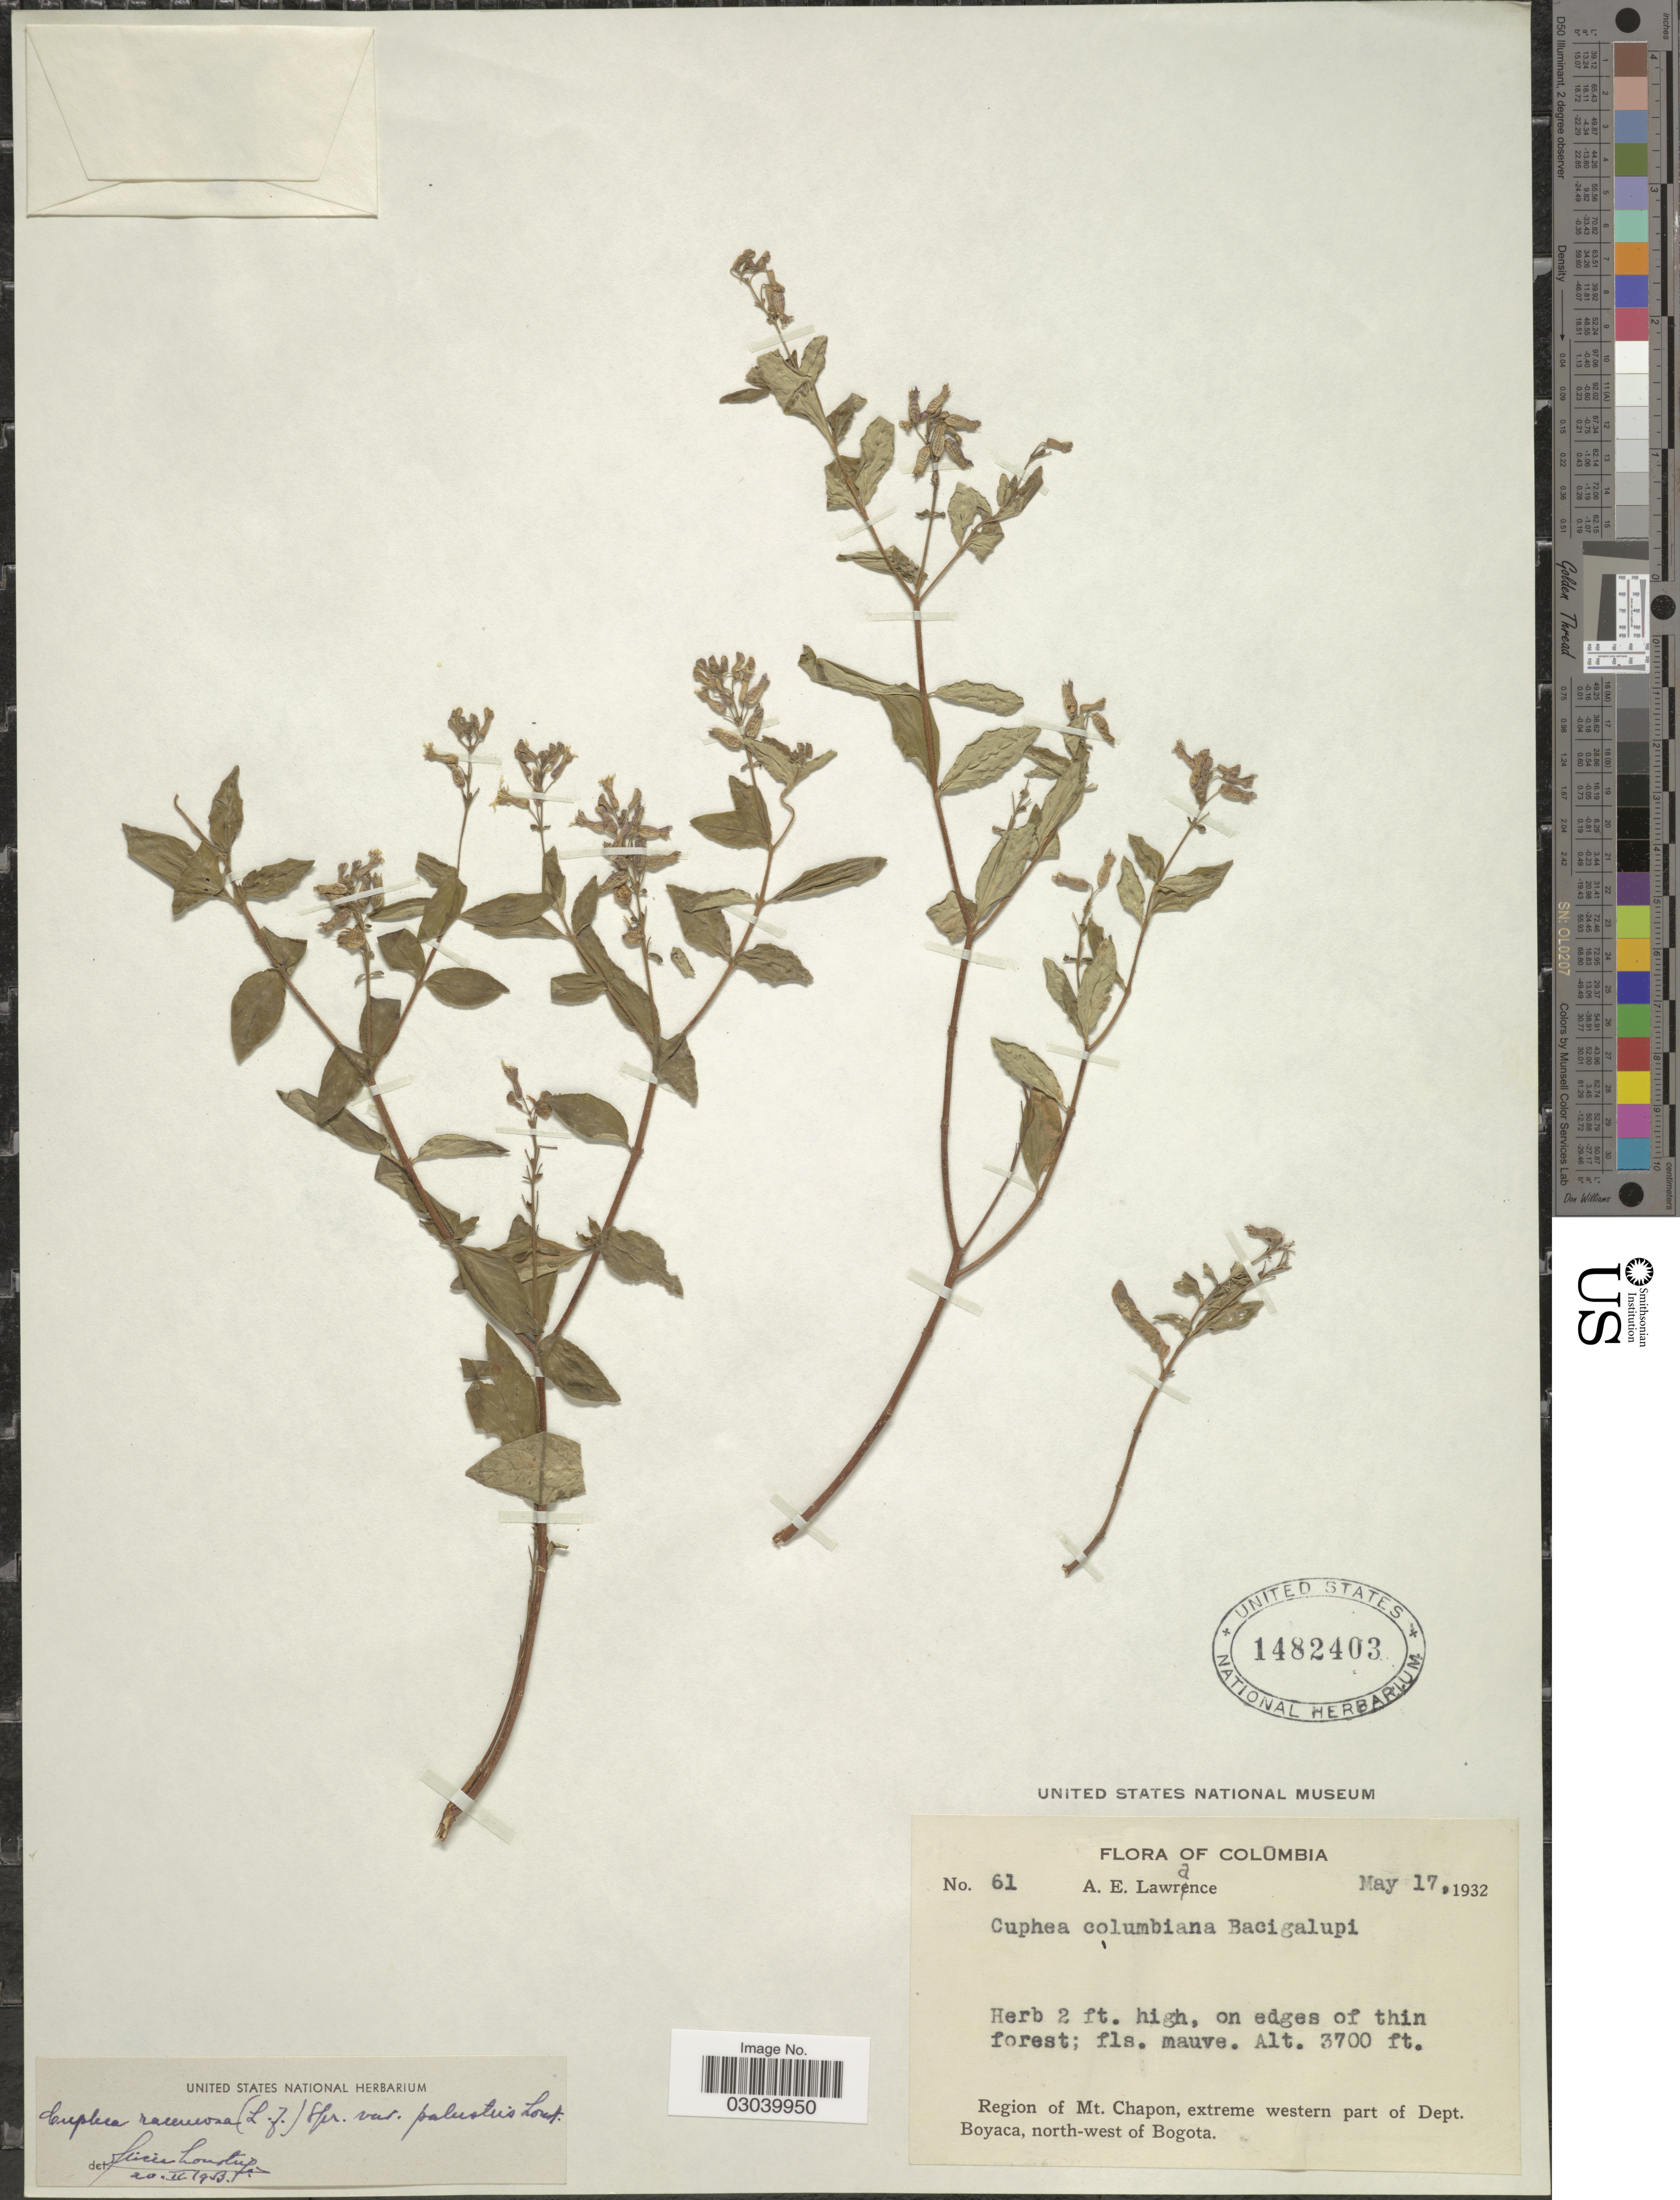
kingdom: Plantae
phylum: Tracheophyta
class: Magnoliopsida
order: Myrtales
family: Lythraceae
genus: Cuphea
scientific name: Cuphea racemosa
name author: (L. f.) Spreng.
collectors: A. Lawrance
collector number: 61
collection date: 1932-05-17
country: Colombia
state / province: Boyacá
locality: Region of Mt. Chapon, extreme western part of Dept. Boyaca, north-west of Bogota.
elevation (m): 1128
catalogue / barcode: US 1482403